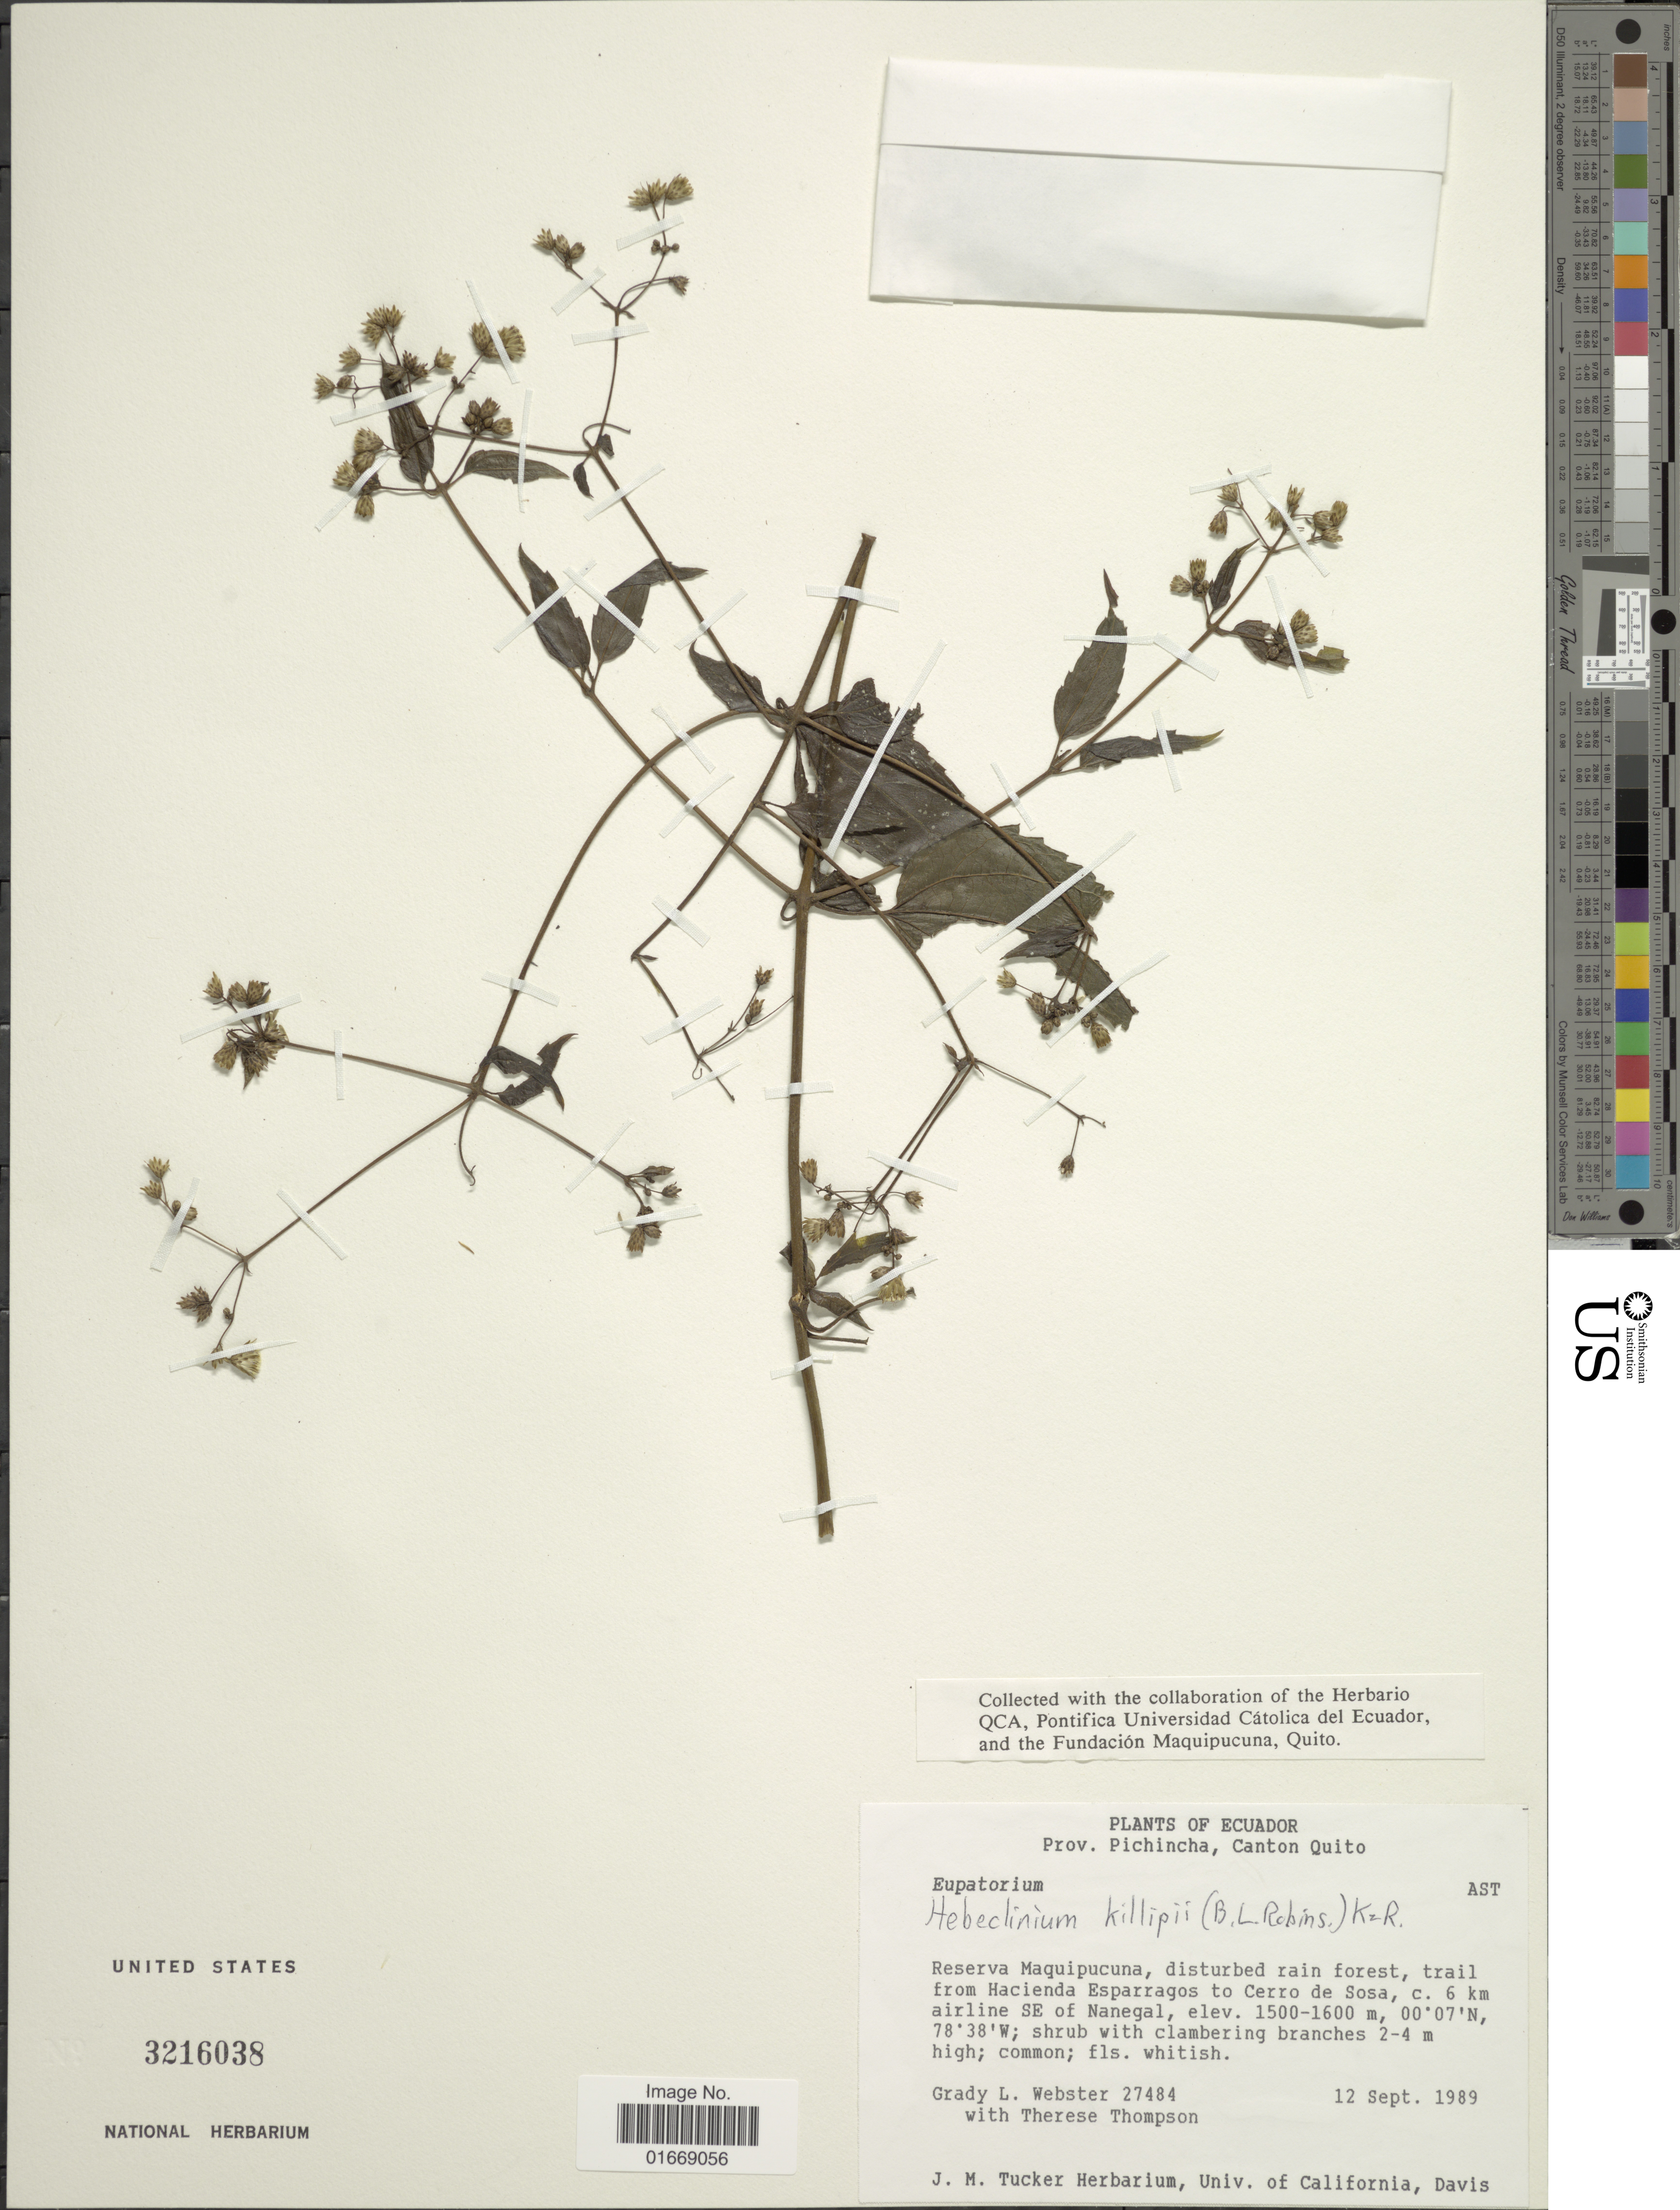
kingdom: Plantae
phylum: Tracheophyta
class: Magnoliopsida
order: Asterales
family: Asteraceae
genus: Hebeclinium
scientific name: Hebeclinium killipii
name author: (B.L. Rob.) R.M. King & H. Rob.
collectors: G. L. Webster & T. Thompson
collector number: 27484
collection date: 1989-09-12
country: Ecuador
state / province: Pichincha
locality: Canton Quito, Reserva Maquipucuna, trail from Hacienda Esparragos to Cerro de Sosa, c 6 km airline SE of Nanegal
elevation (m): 1500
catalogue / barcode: US 3216038